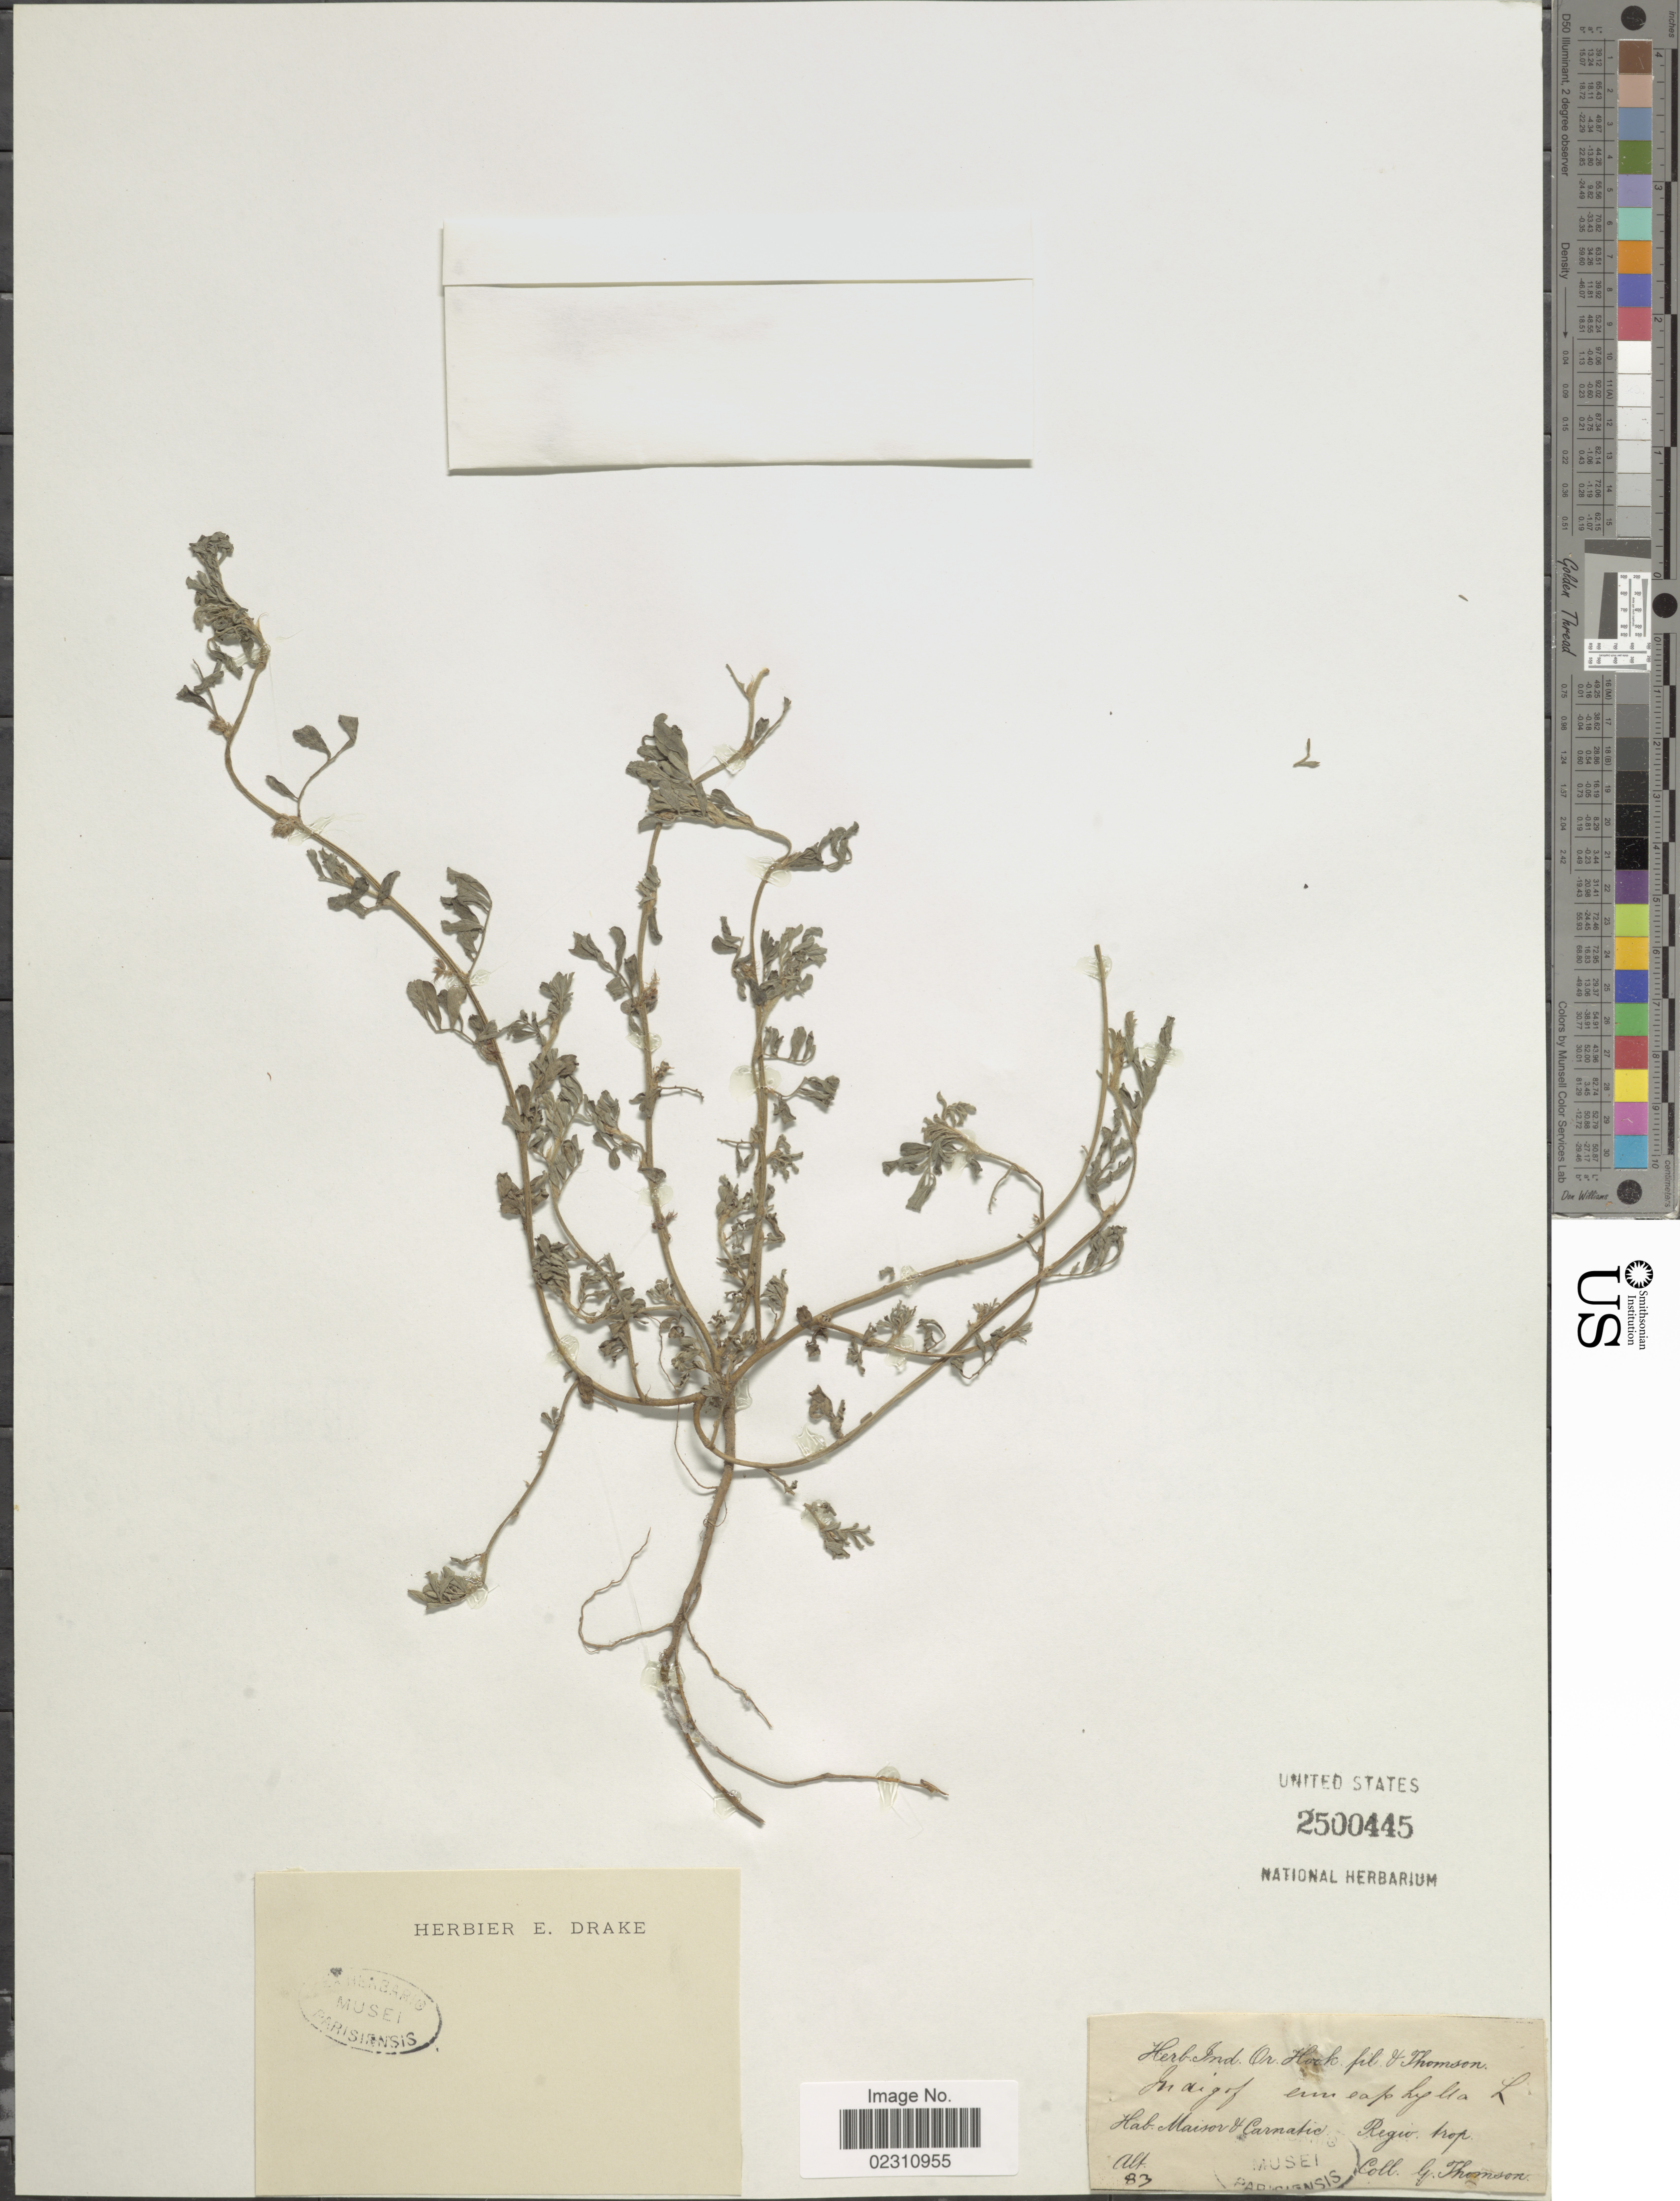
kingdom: Plantae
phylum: Tracheophyta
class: Magnoliopsida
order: Fabales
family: Fabaceae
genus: Indigofera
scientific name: Indigofera linnaei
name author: Ali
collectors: G. Thomson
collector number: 83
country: India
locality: Maisor & Carnatic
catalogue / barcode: US 2500445